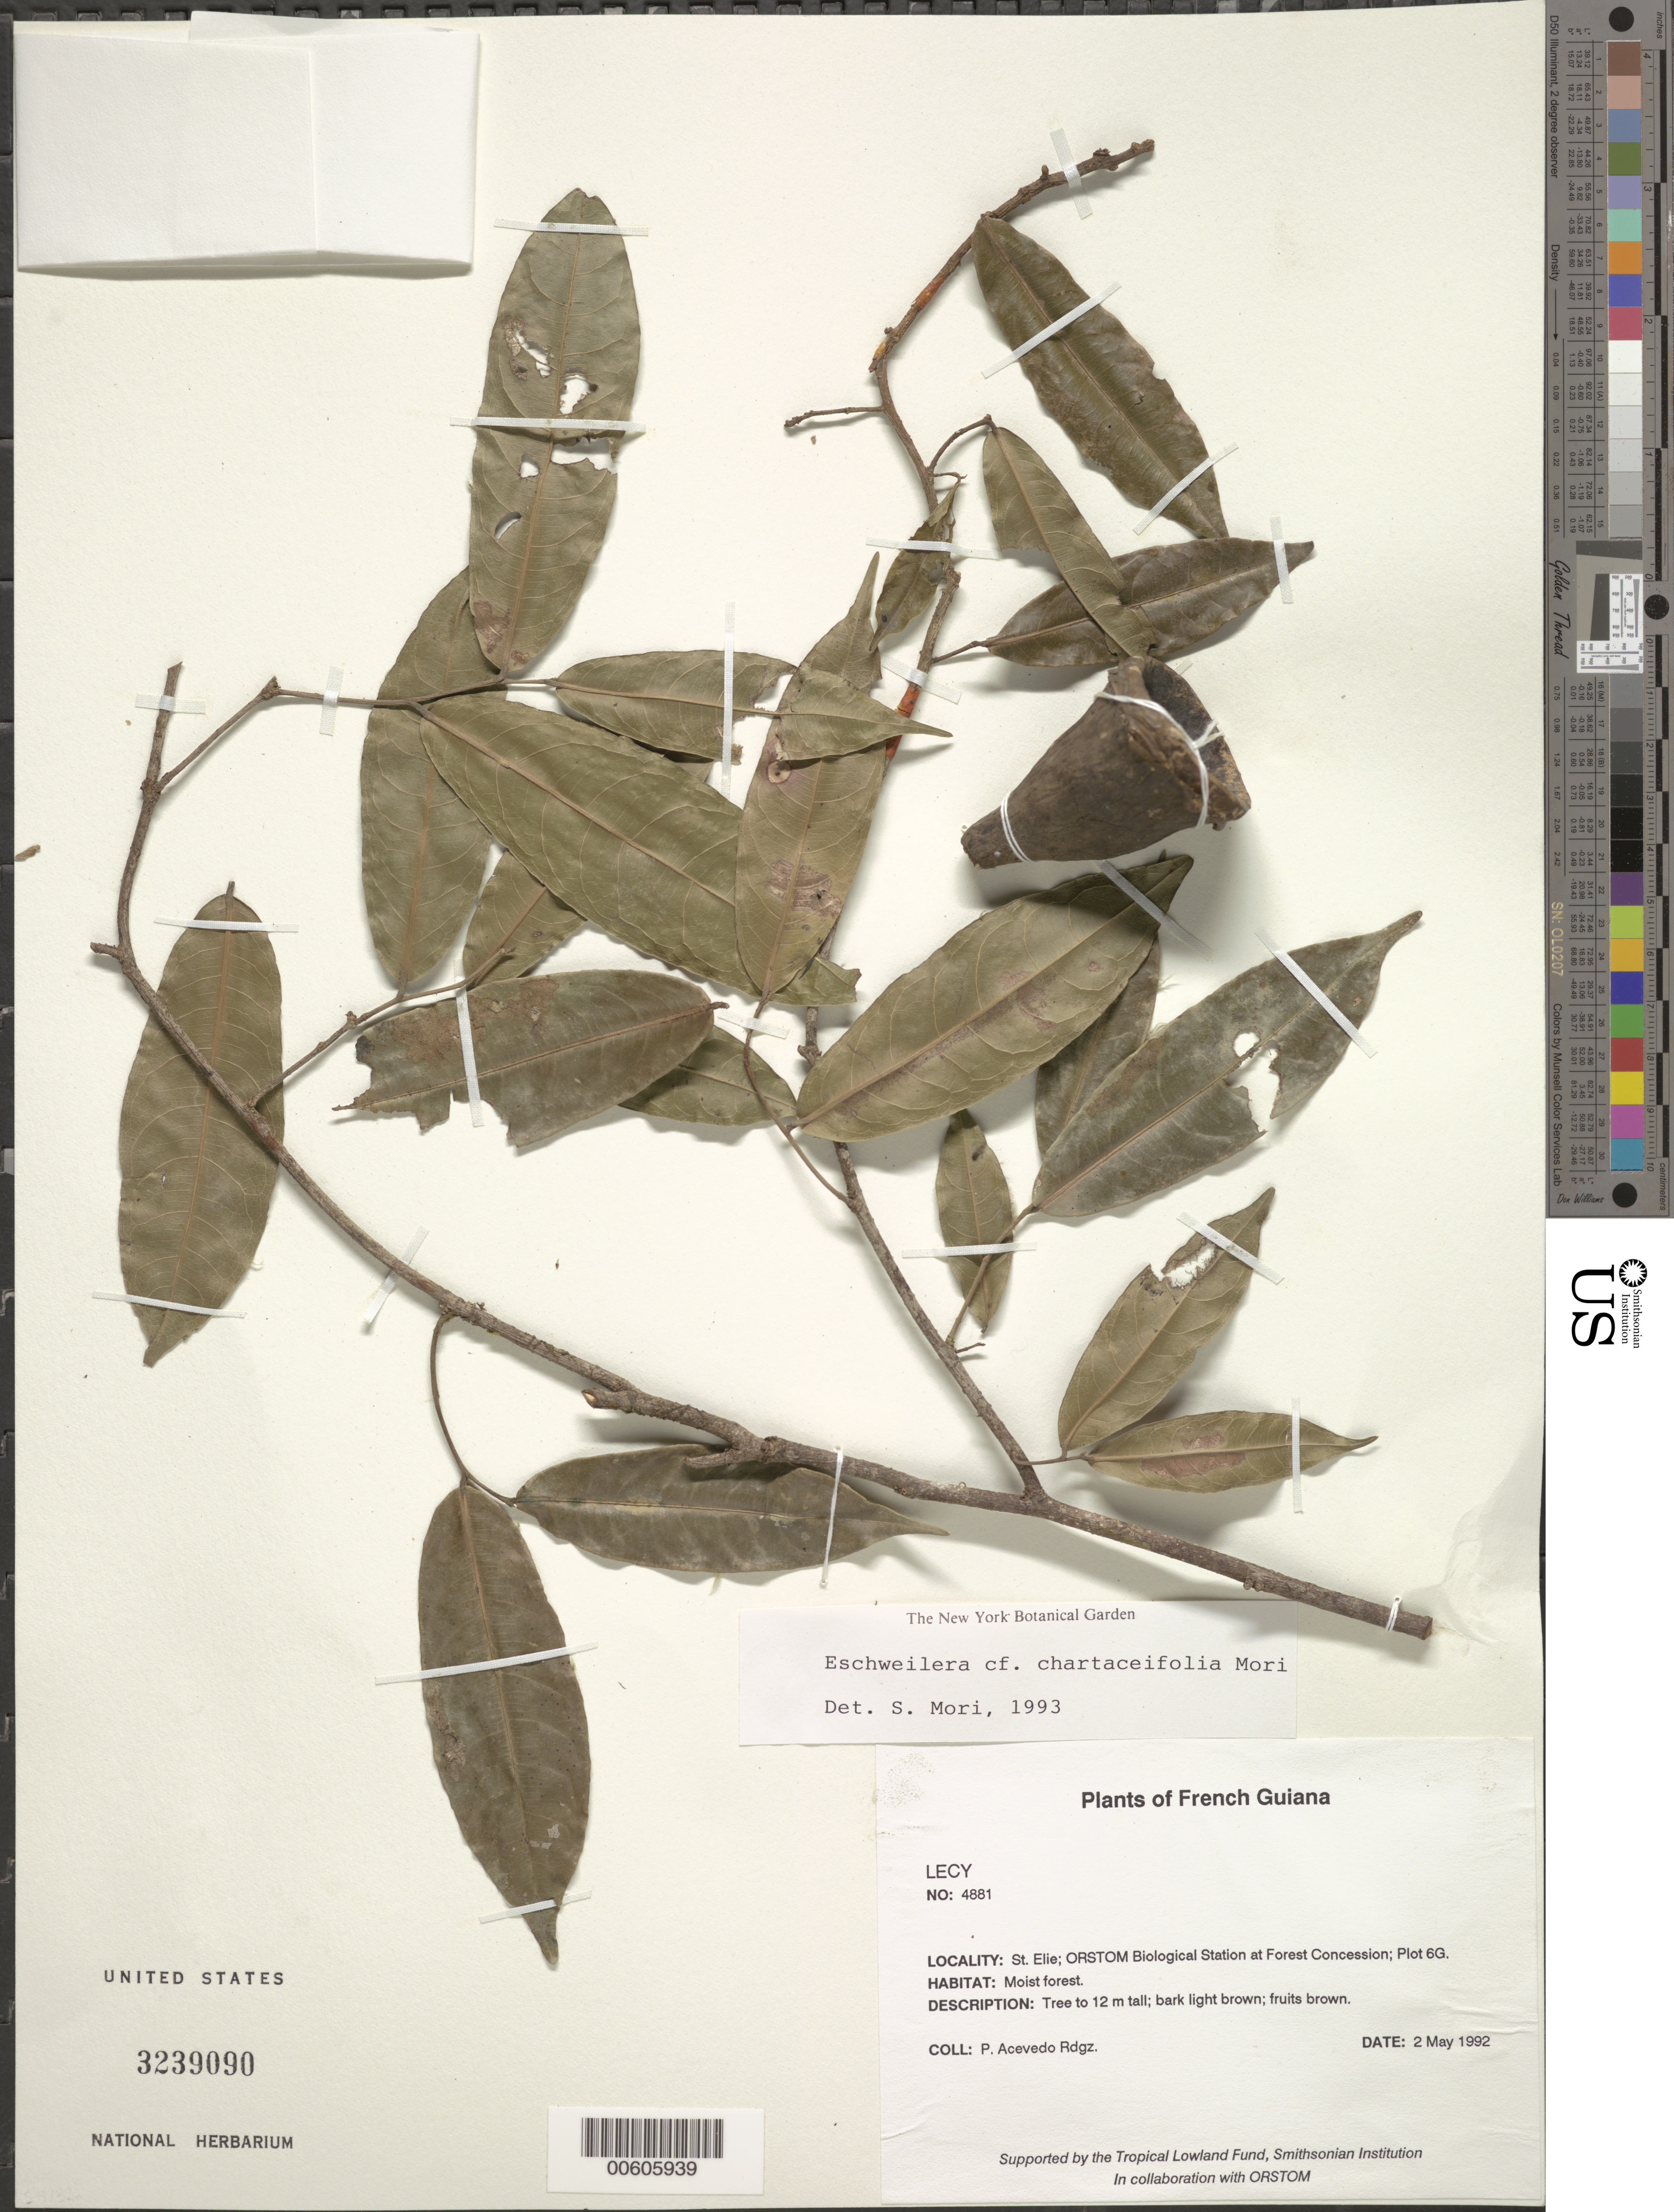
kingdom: Plantae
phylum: Tracheophyta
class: Magnoliopsida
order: Ericales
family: Lecythidaceae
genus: Eschweilera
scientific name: Eschweilera chartaceifolia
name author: S.A. Mori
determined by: Mori, Scott A.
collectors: P. Acevedo-Rodr.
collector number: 4881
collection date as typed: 02 May 1992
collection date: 1992-05-02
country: French Guiana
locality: St. Elie; ORSTOM Biological Station at Forest Concession; Plot 6G.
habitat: Moist forest.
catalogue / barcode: US 3239090